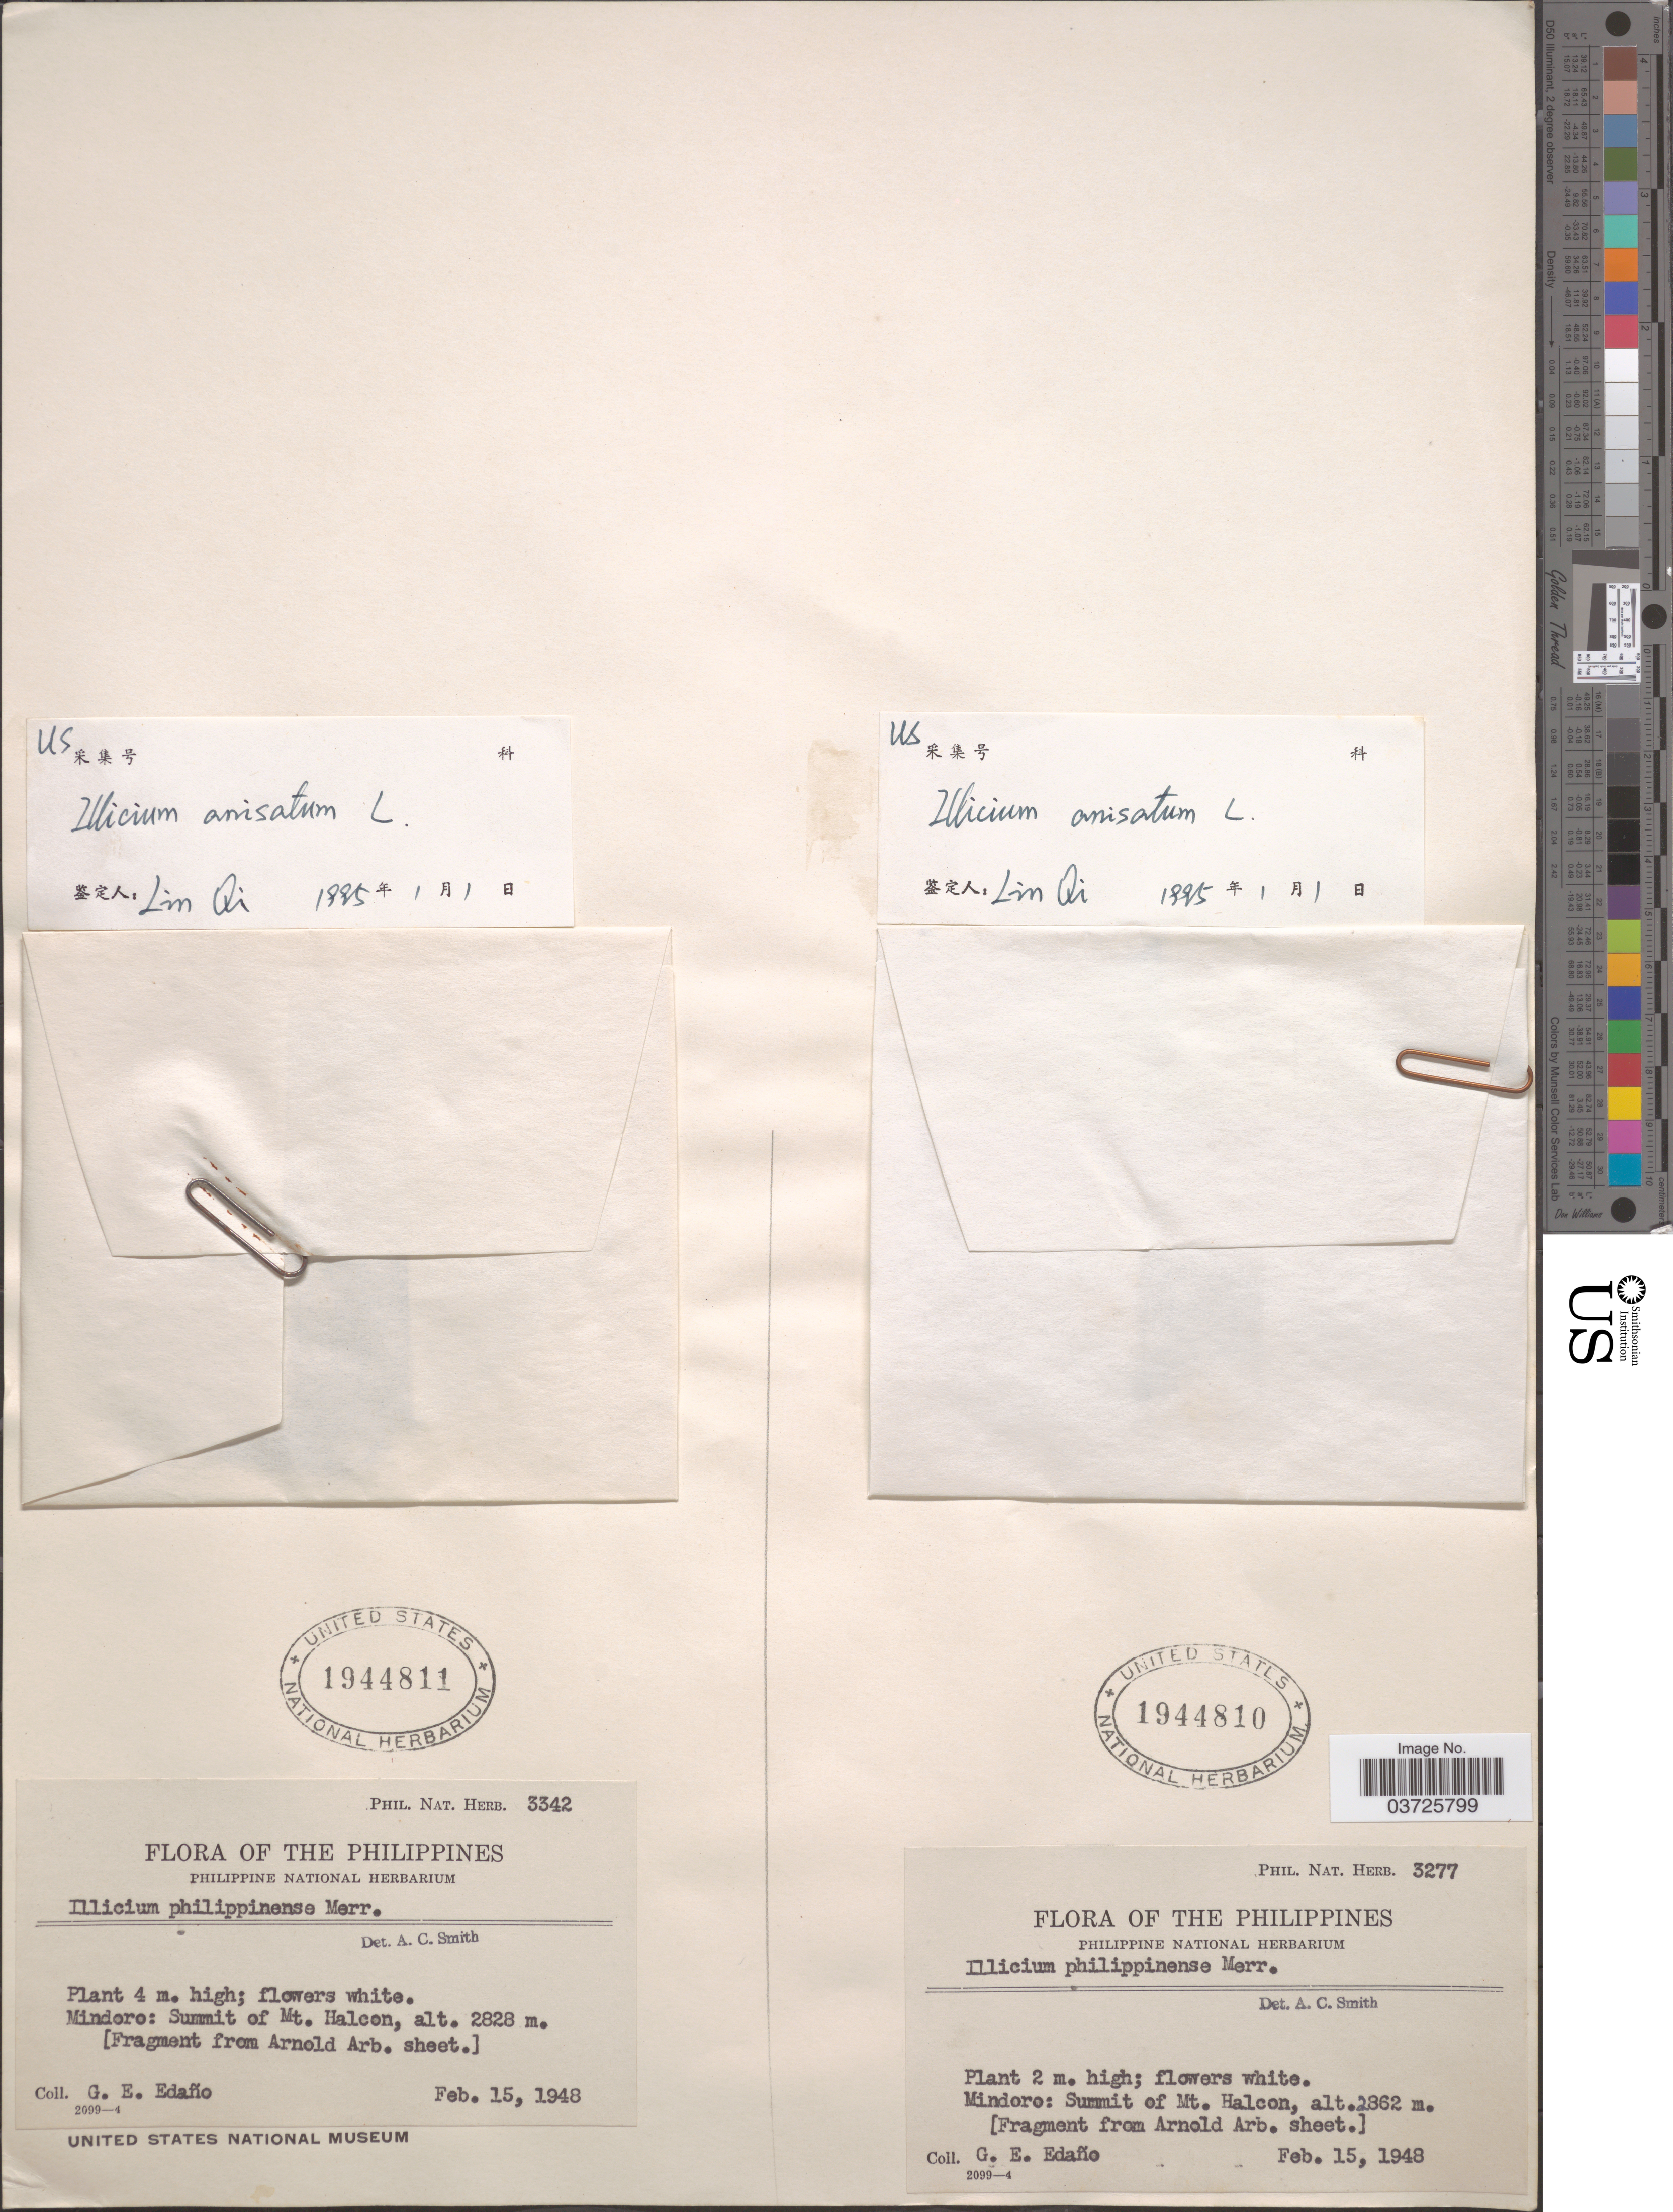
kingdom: Plantae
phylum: Tracheophyta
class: Magnoliopsida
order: Austrobaileyales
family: Schisandraceae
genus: Illicium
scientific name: Illicium anisatum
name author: L.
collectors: G. E. Edaño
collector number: Phil. Nat. Herb. 3342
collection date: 1948-02-15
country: Philippines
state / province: Mimaropa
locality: Mindoro: Summit of Mt. Halcon.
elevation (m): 2828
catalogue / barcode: US 1944811